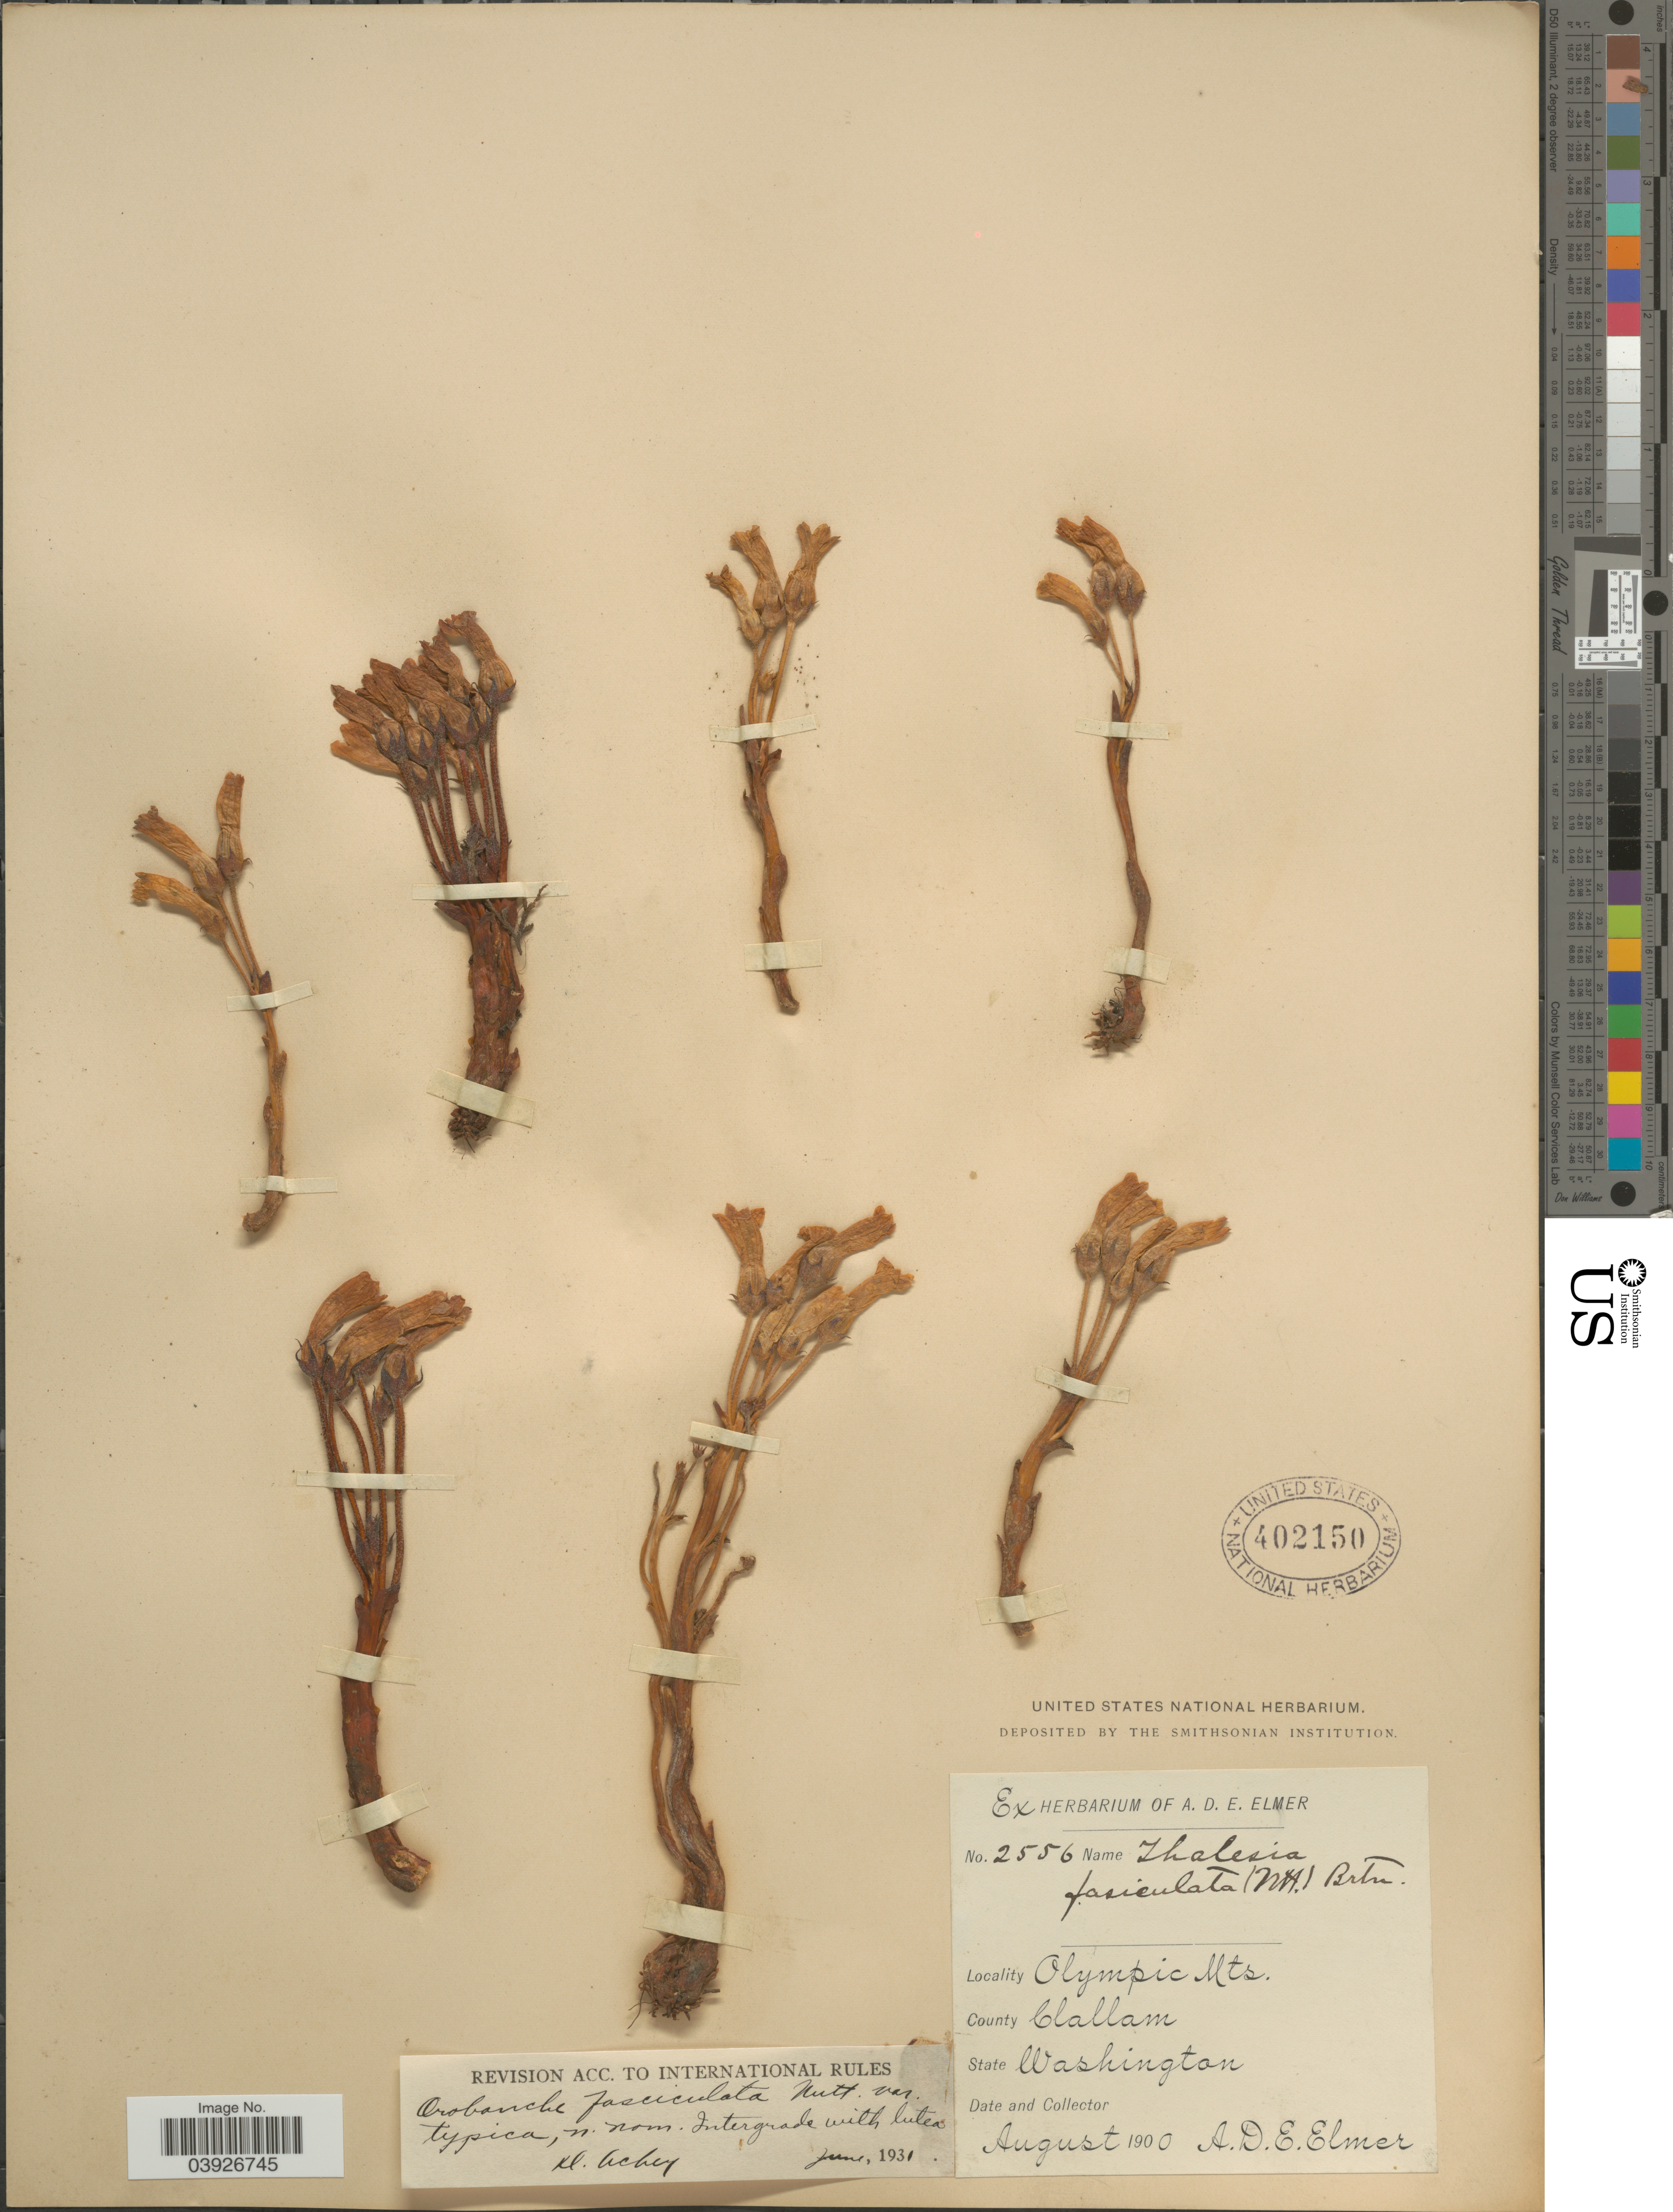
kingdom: Plantae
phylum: Tracheophyta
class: Magnoliopsida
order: Lamiales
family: Orobanchaceae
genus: Aphyllon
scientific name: Aphyllon fasciculatum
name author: (Nutt.) Torr. & A. Gray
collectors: A. D. E. Elmer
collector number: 2556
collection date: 1900-08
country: United States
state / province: Washington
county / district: Clallam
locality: Olympic Mts. County Clallam.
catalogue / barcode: US 402150